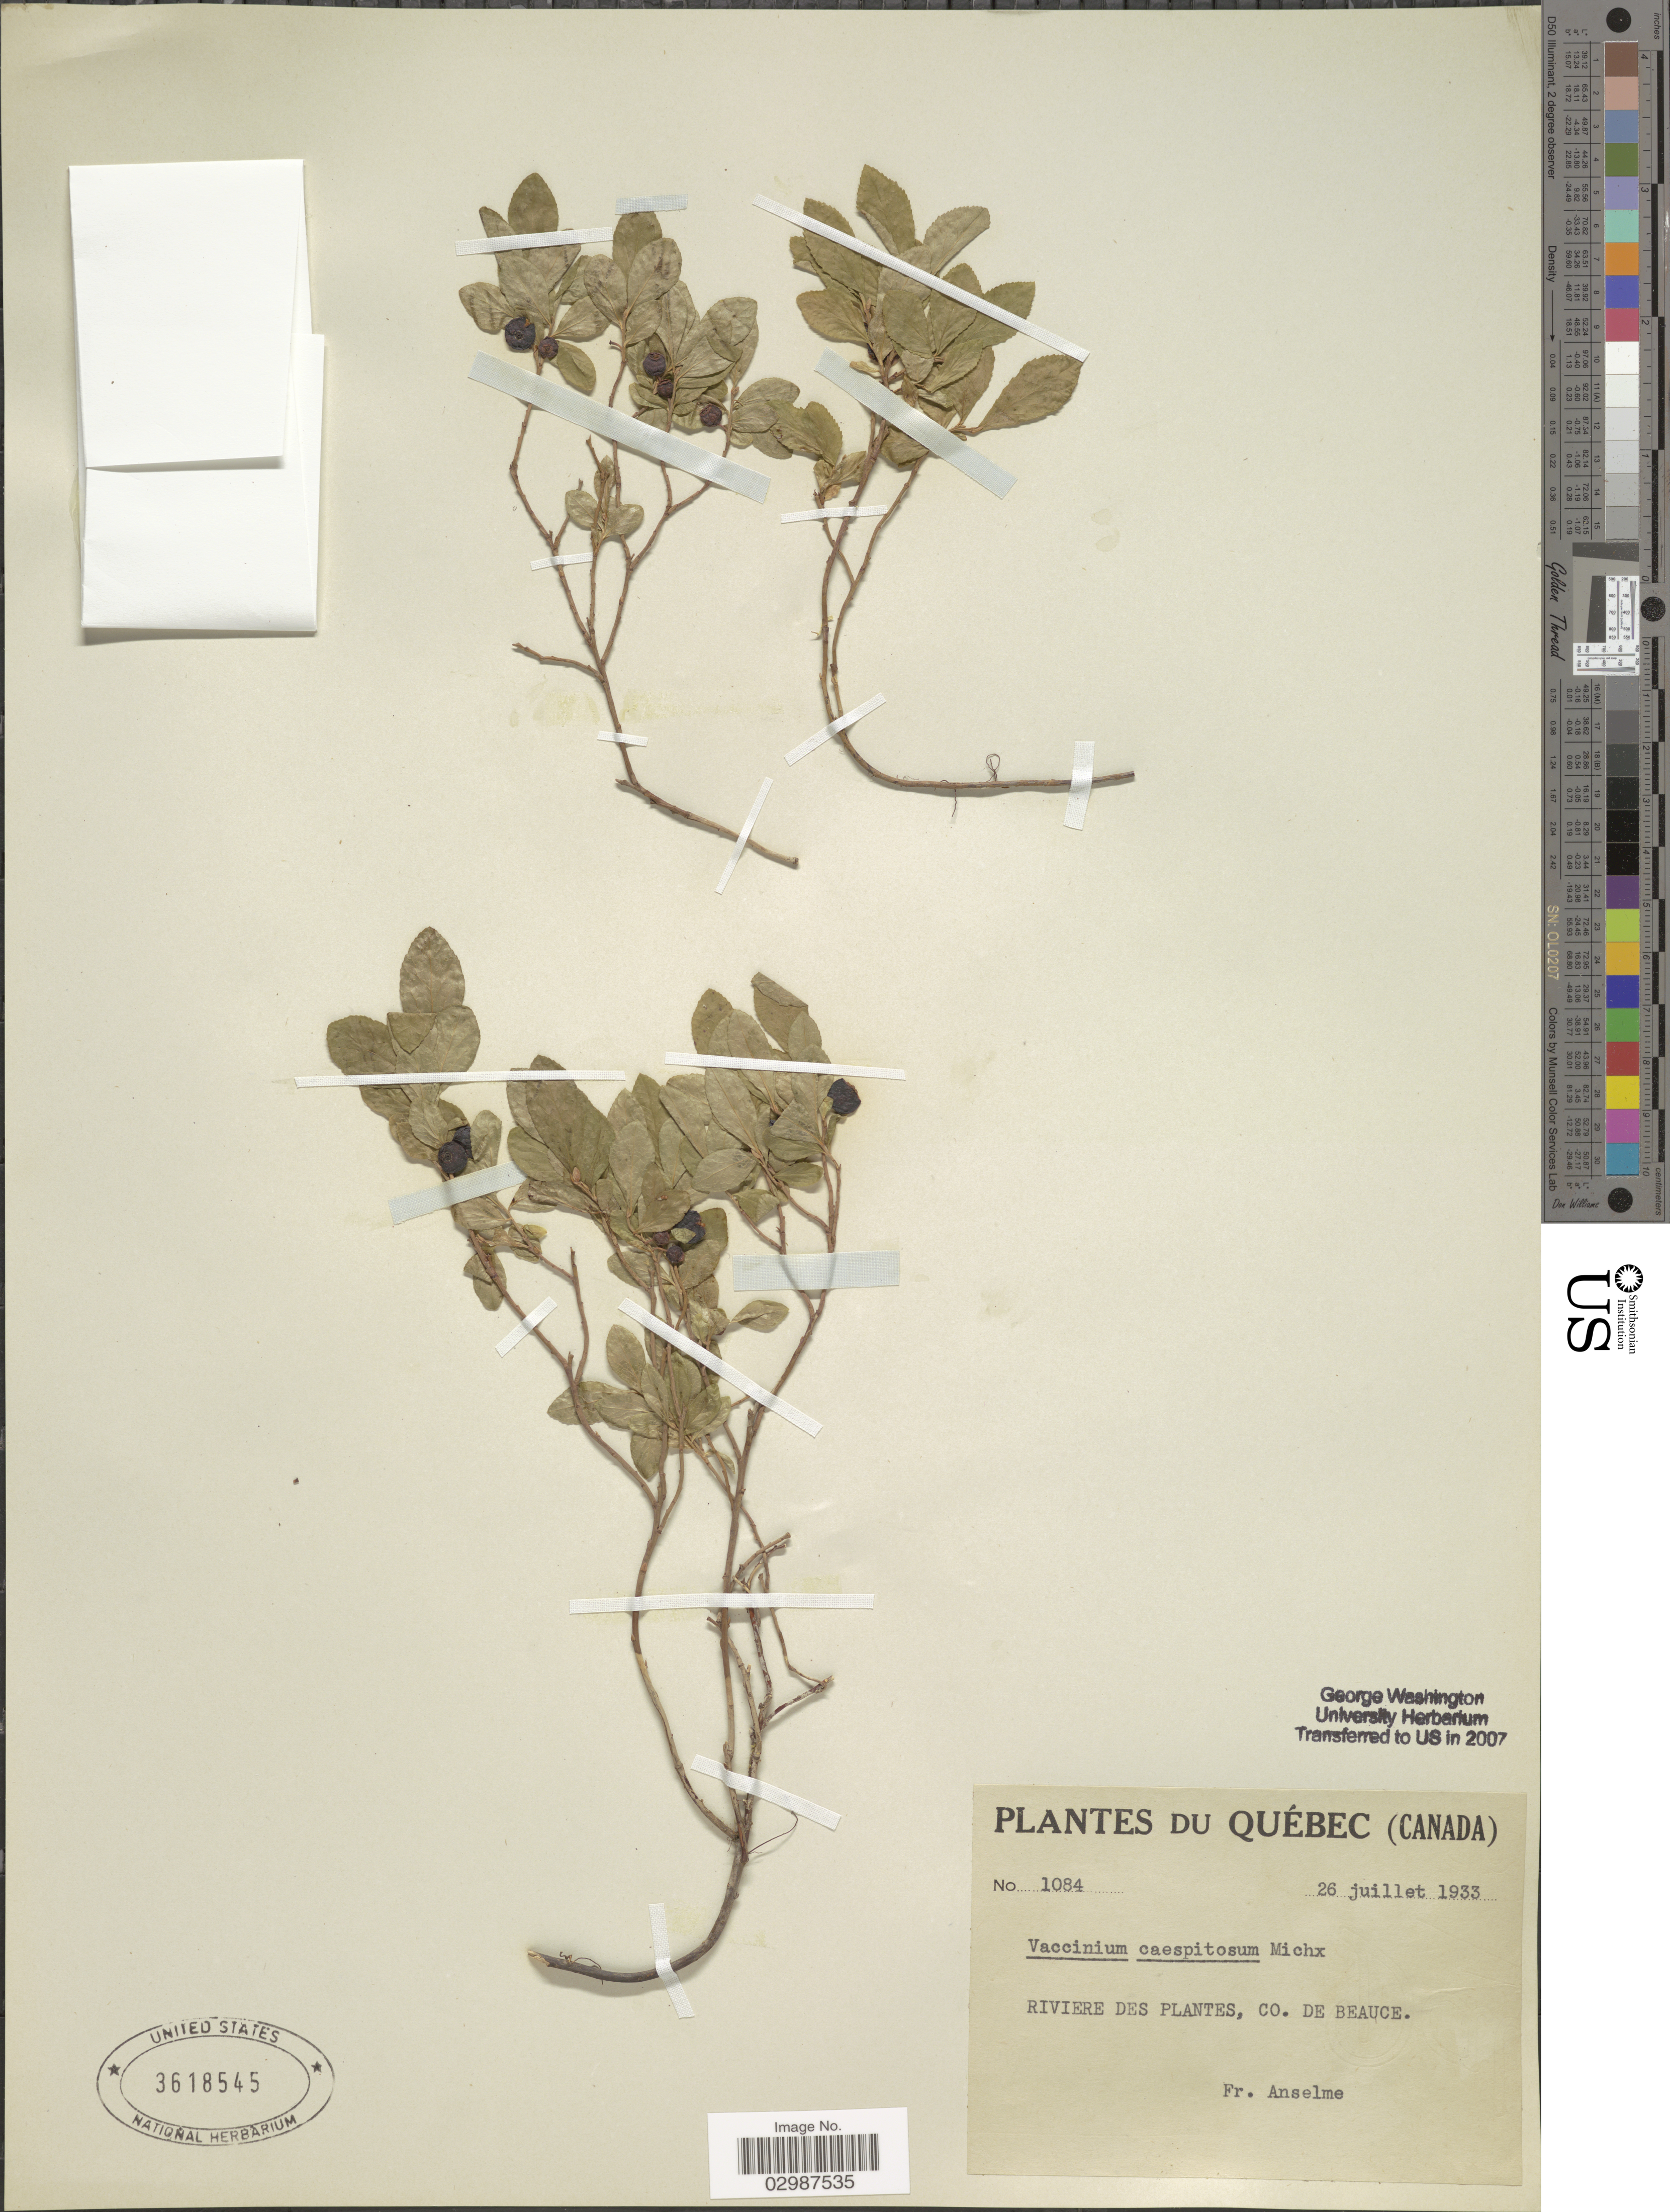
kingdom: Plantae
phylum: Tracheophyta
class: Magnoliopsida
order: Ericales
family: Ericaceae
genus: Vaccinium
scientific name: Vaccinium caespitosum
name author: Michx.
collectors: Anselme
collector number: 1084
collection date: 1933-07-26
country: Canada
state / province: Quebec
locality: Riviere des Plantes, Co. de Beauce.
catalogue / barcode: US 3618545